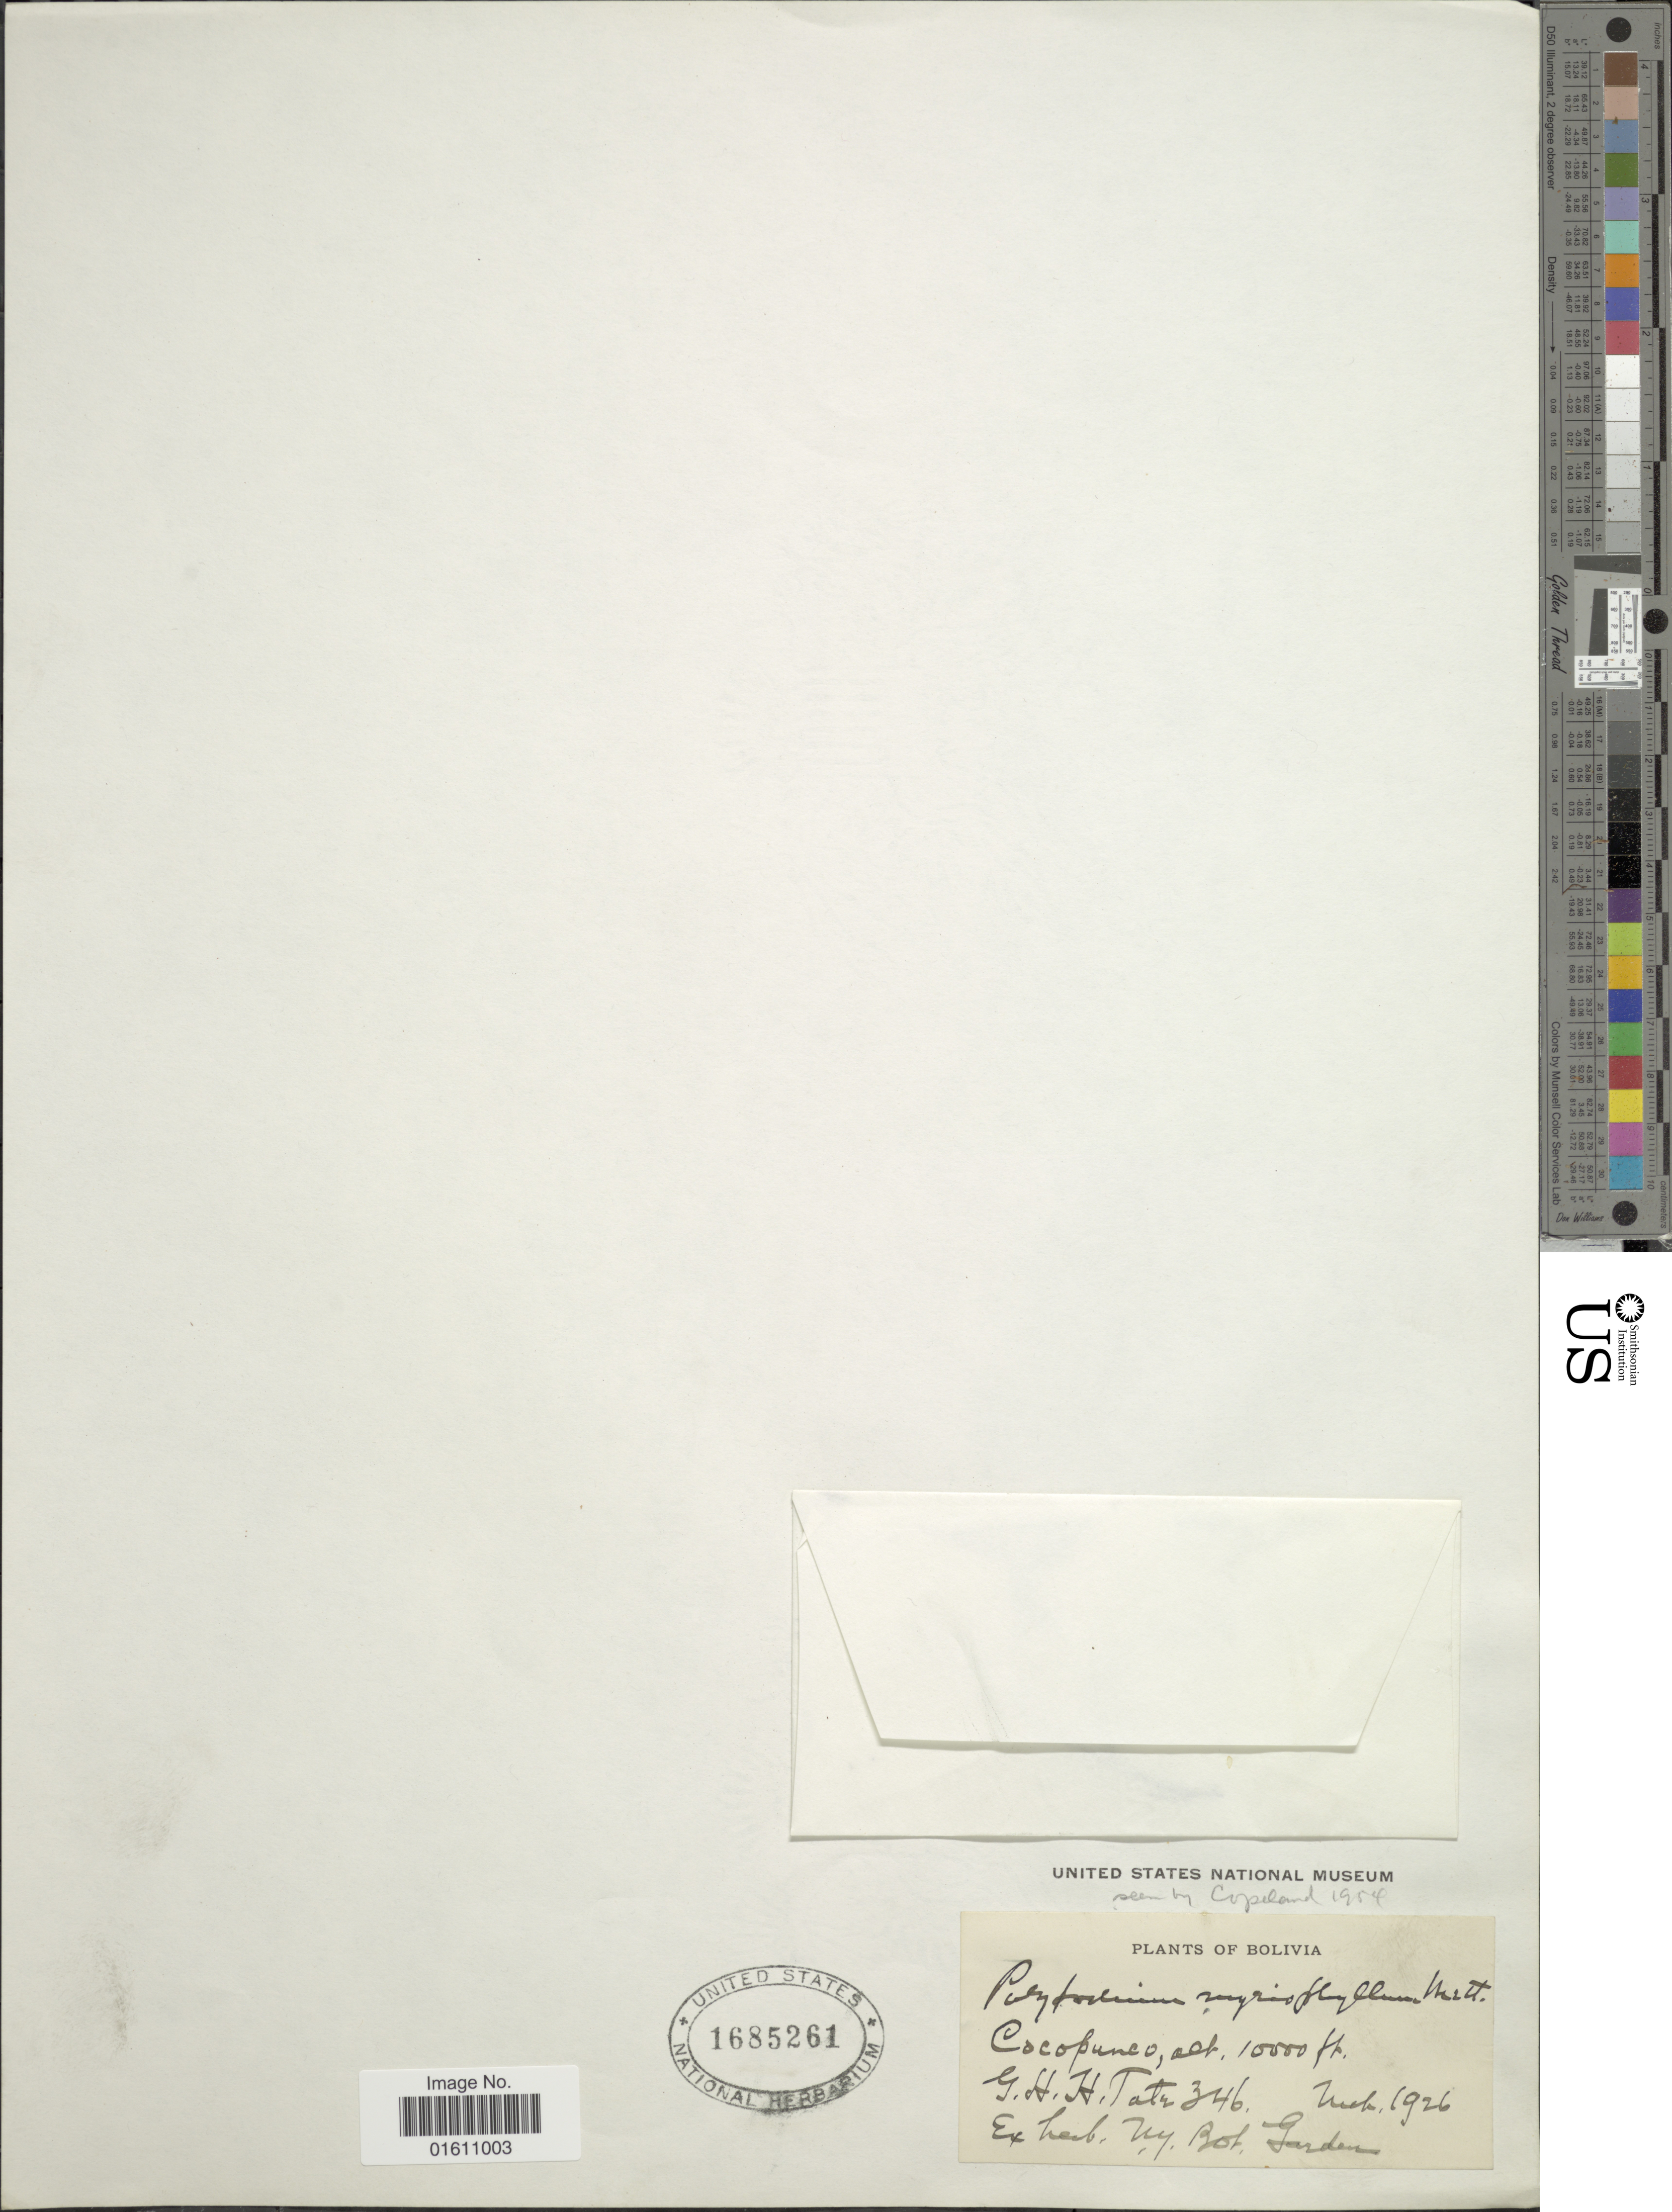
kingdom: Plantae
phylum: Tracheophyta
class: Polypodiopsida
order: Polypodiales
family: Polypodiaceae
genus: Moranopteris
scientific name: Moranopteris longisetosa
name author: (Hook.) R. Y. Hirai & J. Prado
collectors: G. H. H.Tate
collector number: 346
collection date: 1926-03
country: Bolivia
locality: Cocopunco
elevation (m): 3048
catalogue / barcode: US 1685261